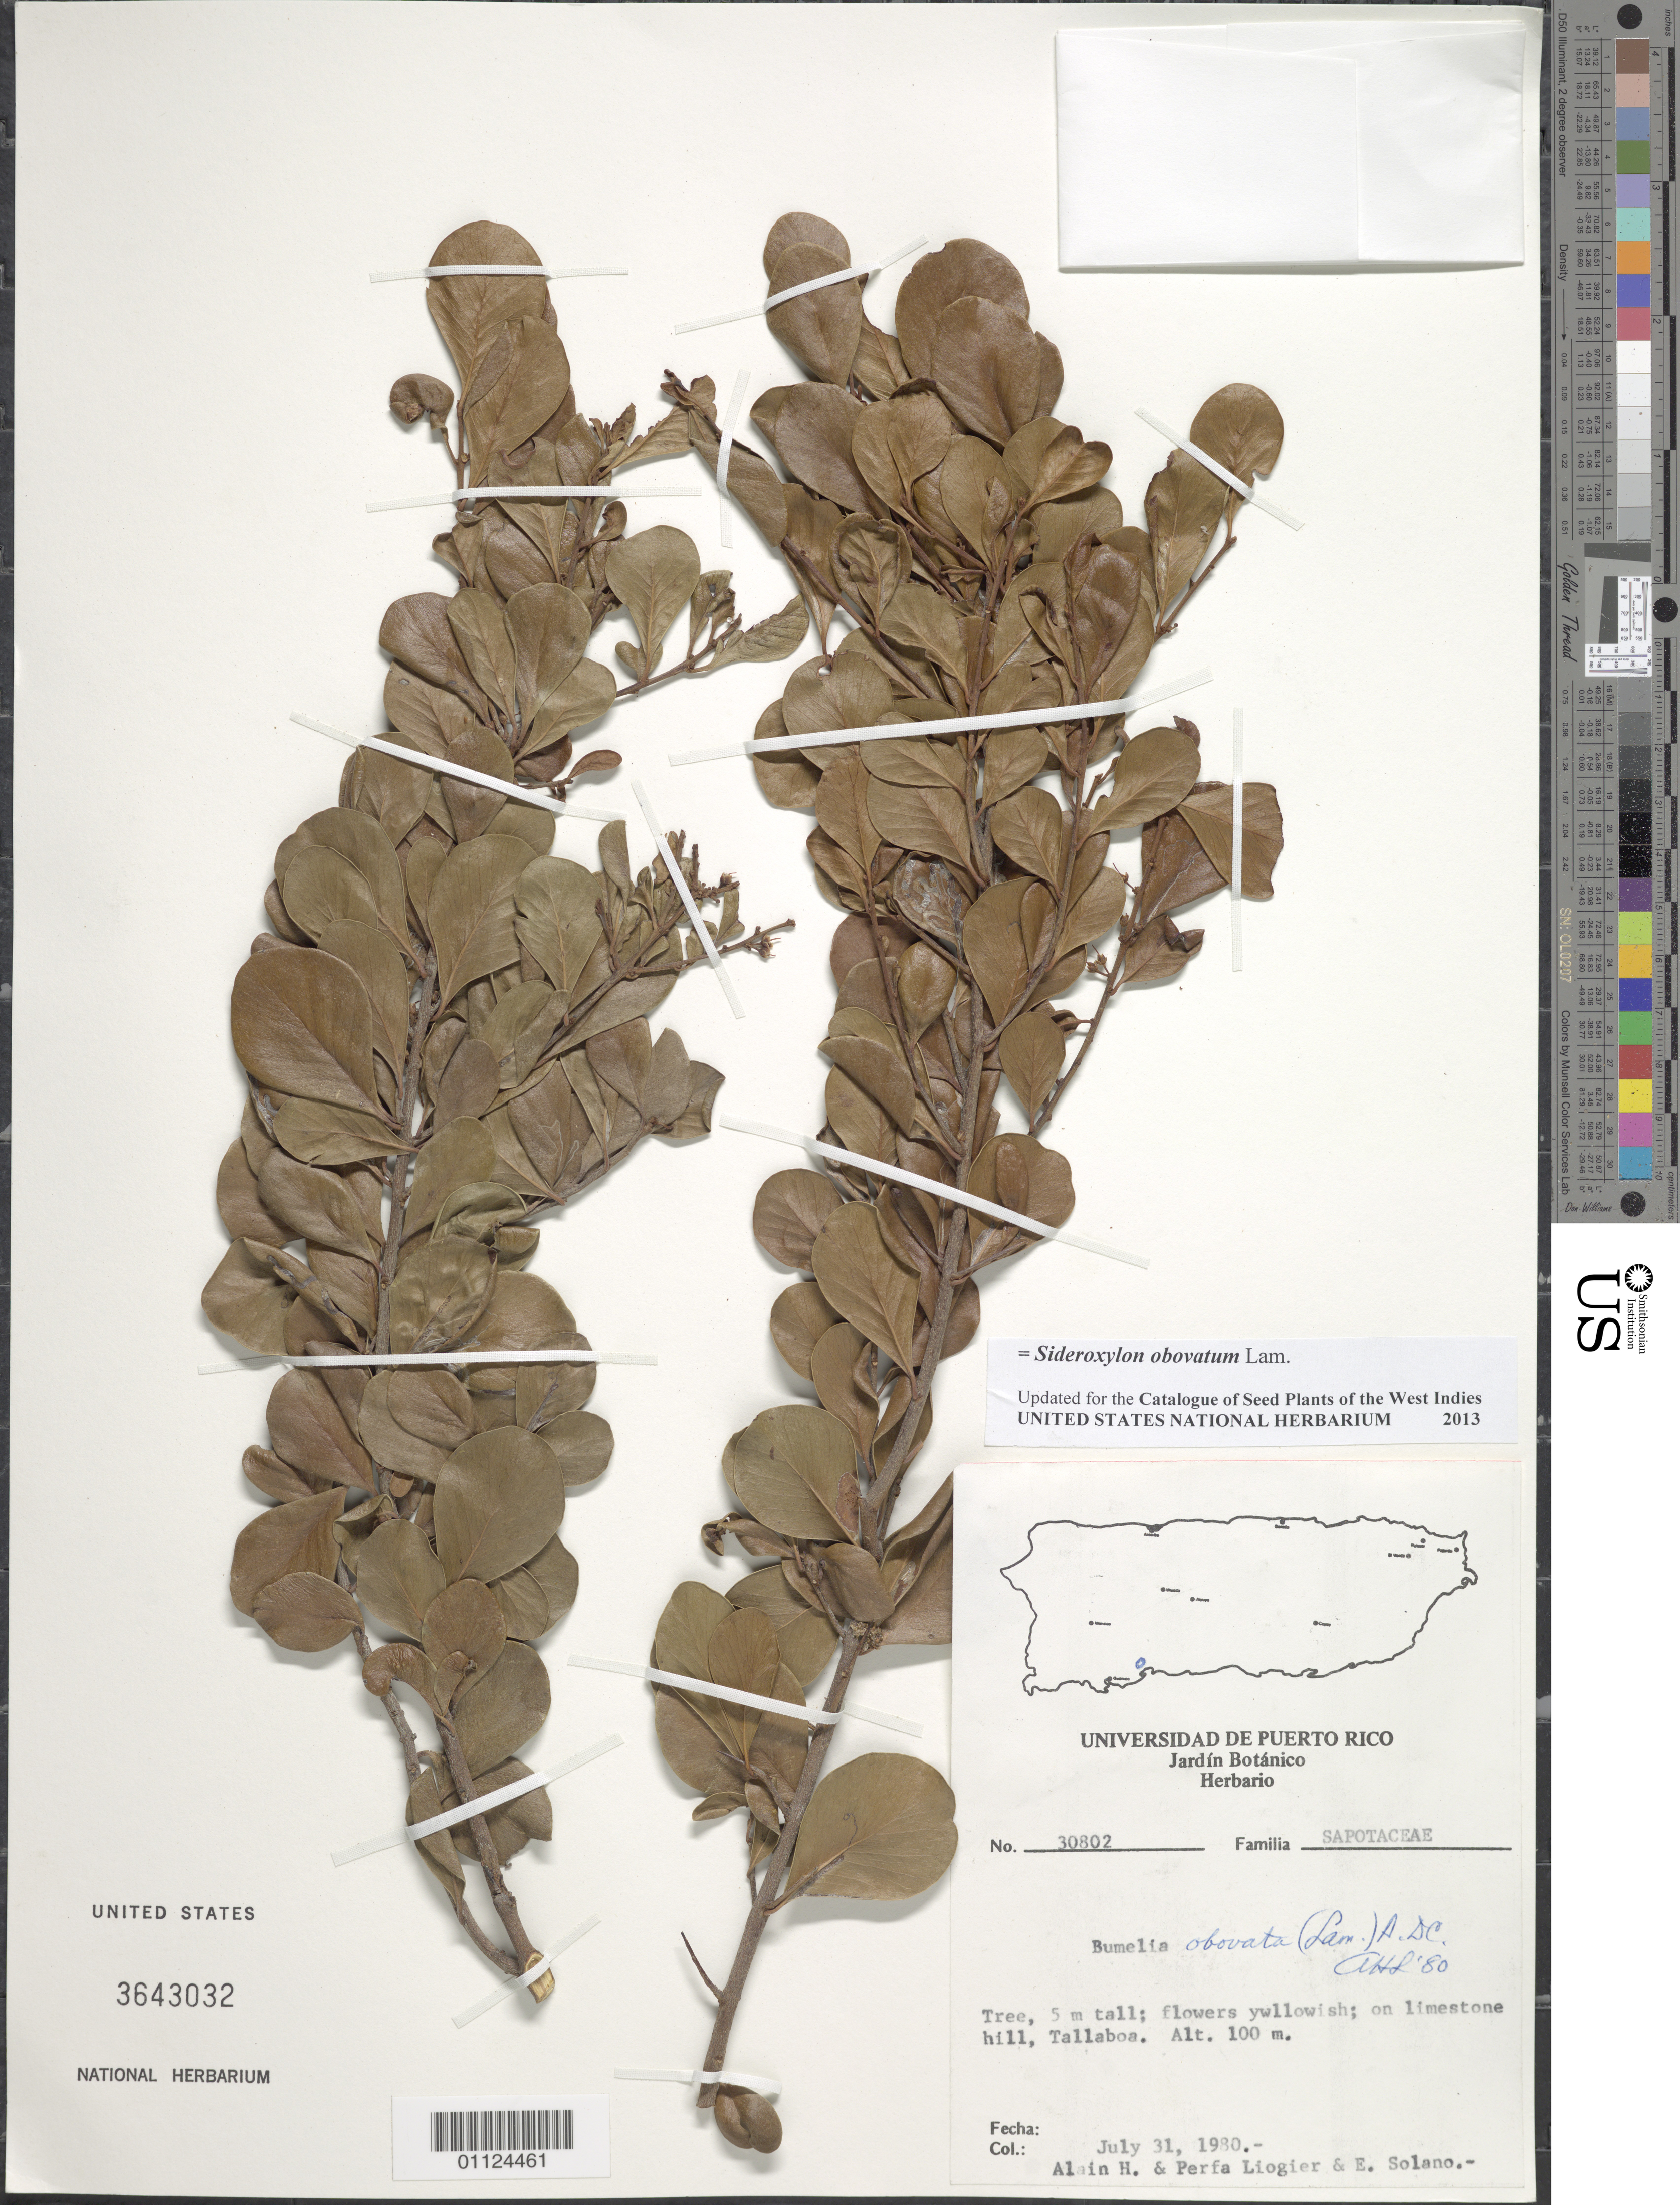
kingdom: Plantae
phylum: Tracheophyta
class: Magnoliopsida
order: Ericales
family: Sapotaceae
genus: Sideroxylon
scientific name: Sideroxylon obovatum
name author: Lam.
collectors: A. H. Liogier, M. P. Liogier & E. Solano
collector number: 30802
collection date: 1980-07-31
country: Puerto Rico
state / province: Peñuelas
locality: Tallaboa.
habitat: On limestone.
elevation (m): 100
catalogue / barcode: US 3643032